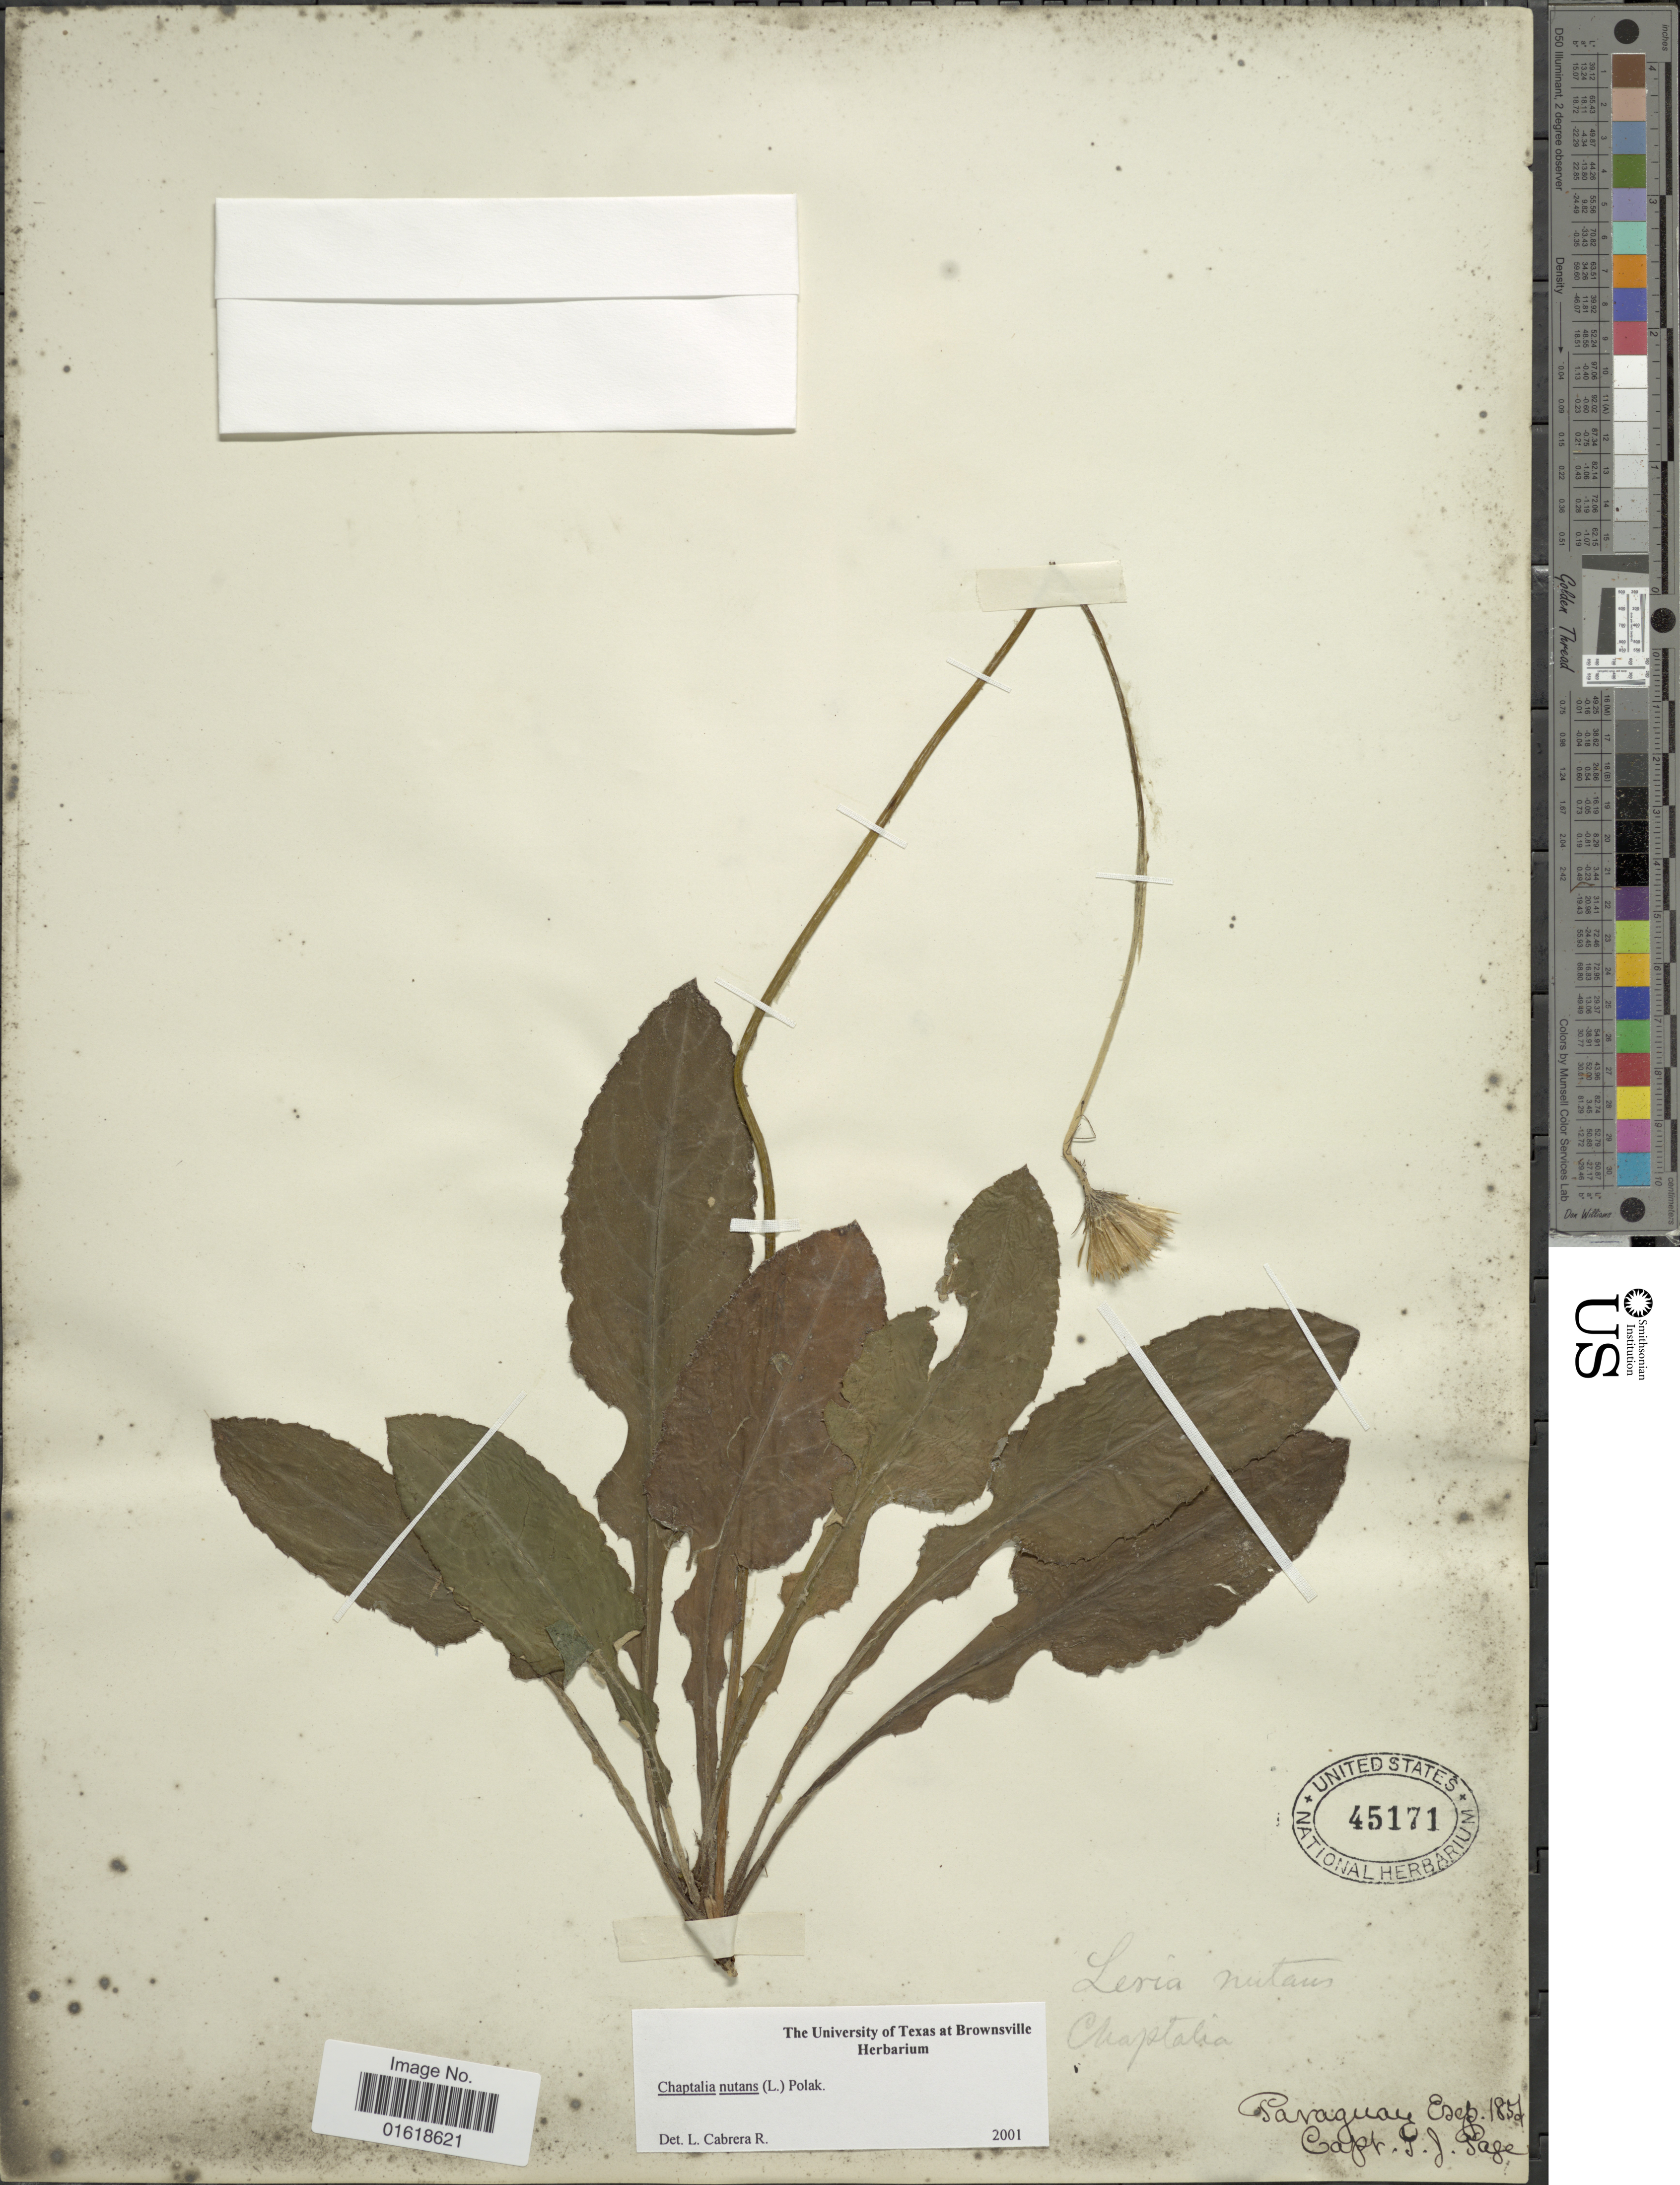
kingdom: Plantae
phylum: Tracheophyta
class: Magnoliopsida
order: Asterales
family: Asteraceae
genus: Chaptalia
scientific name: Chaptalia nutans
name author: (L.) Pol.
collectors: T. J. Page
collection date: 1857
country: Paraguay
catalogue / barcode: US 45171